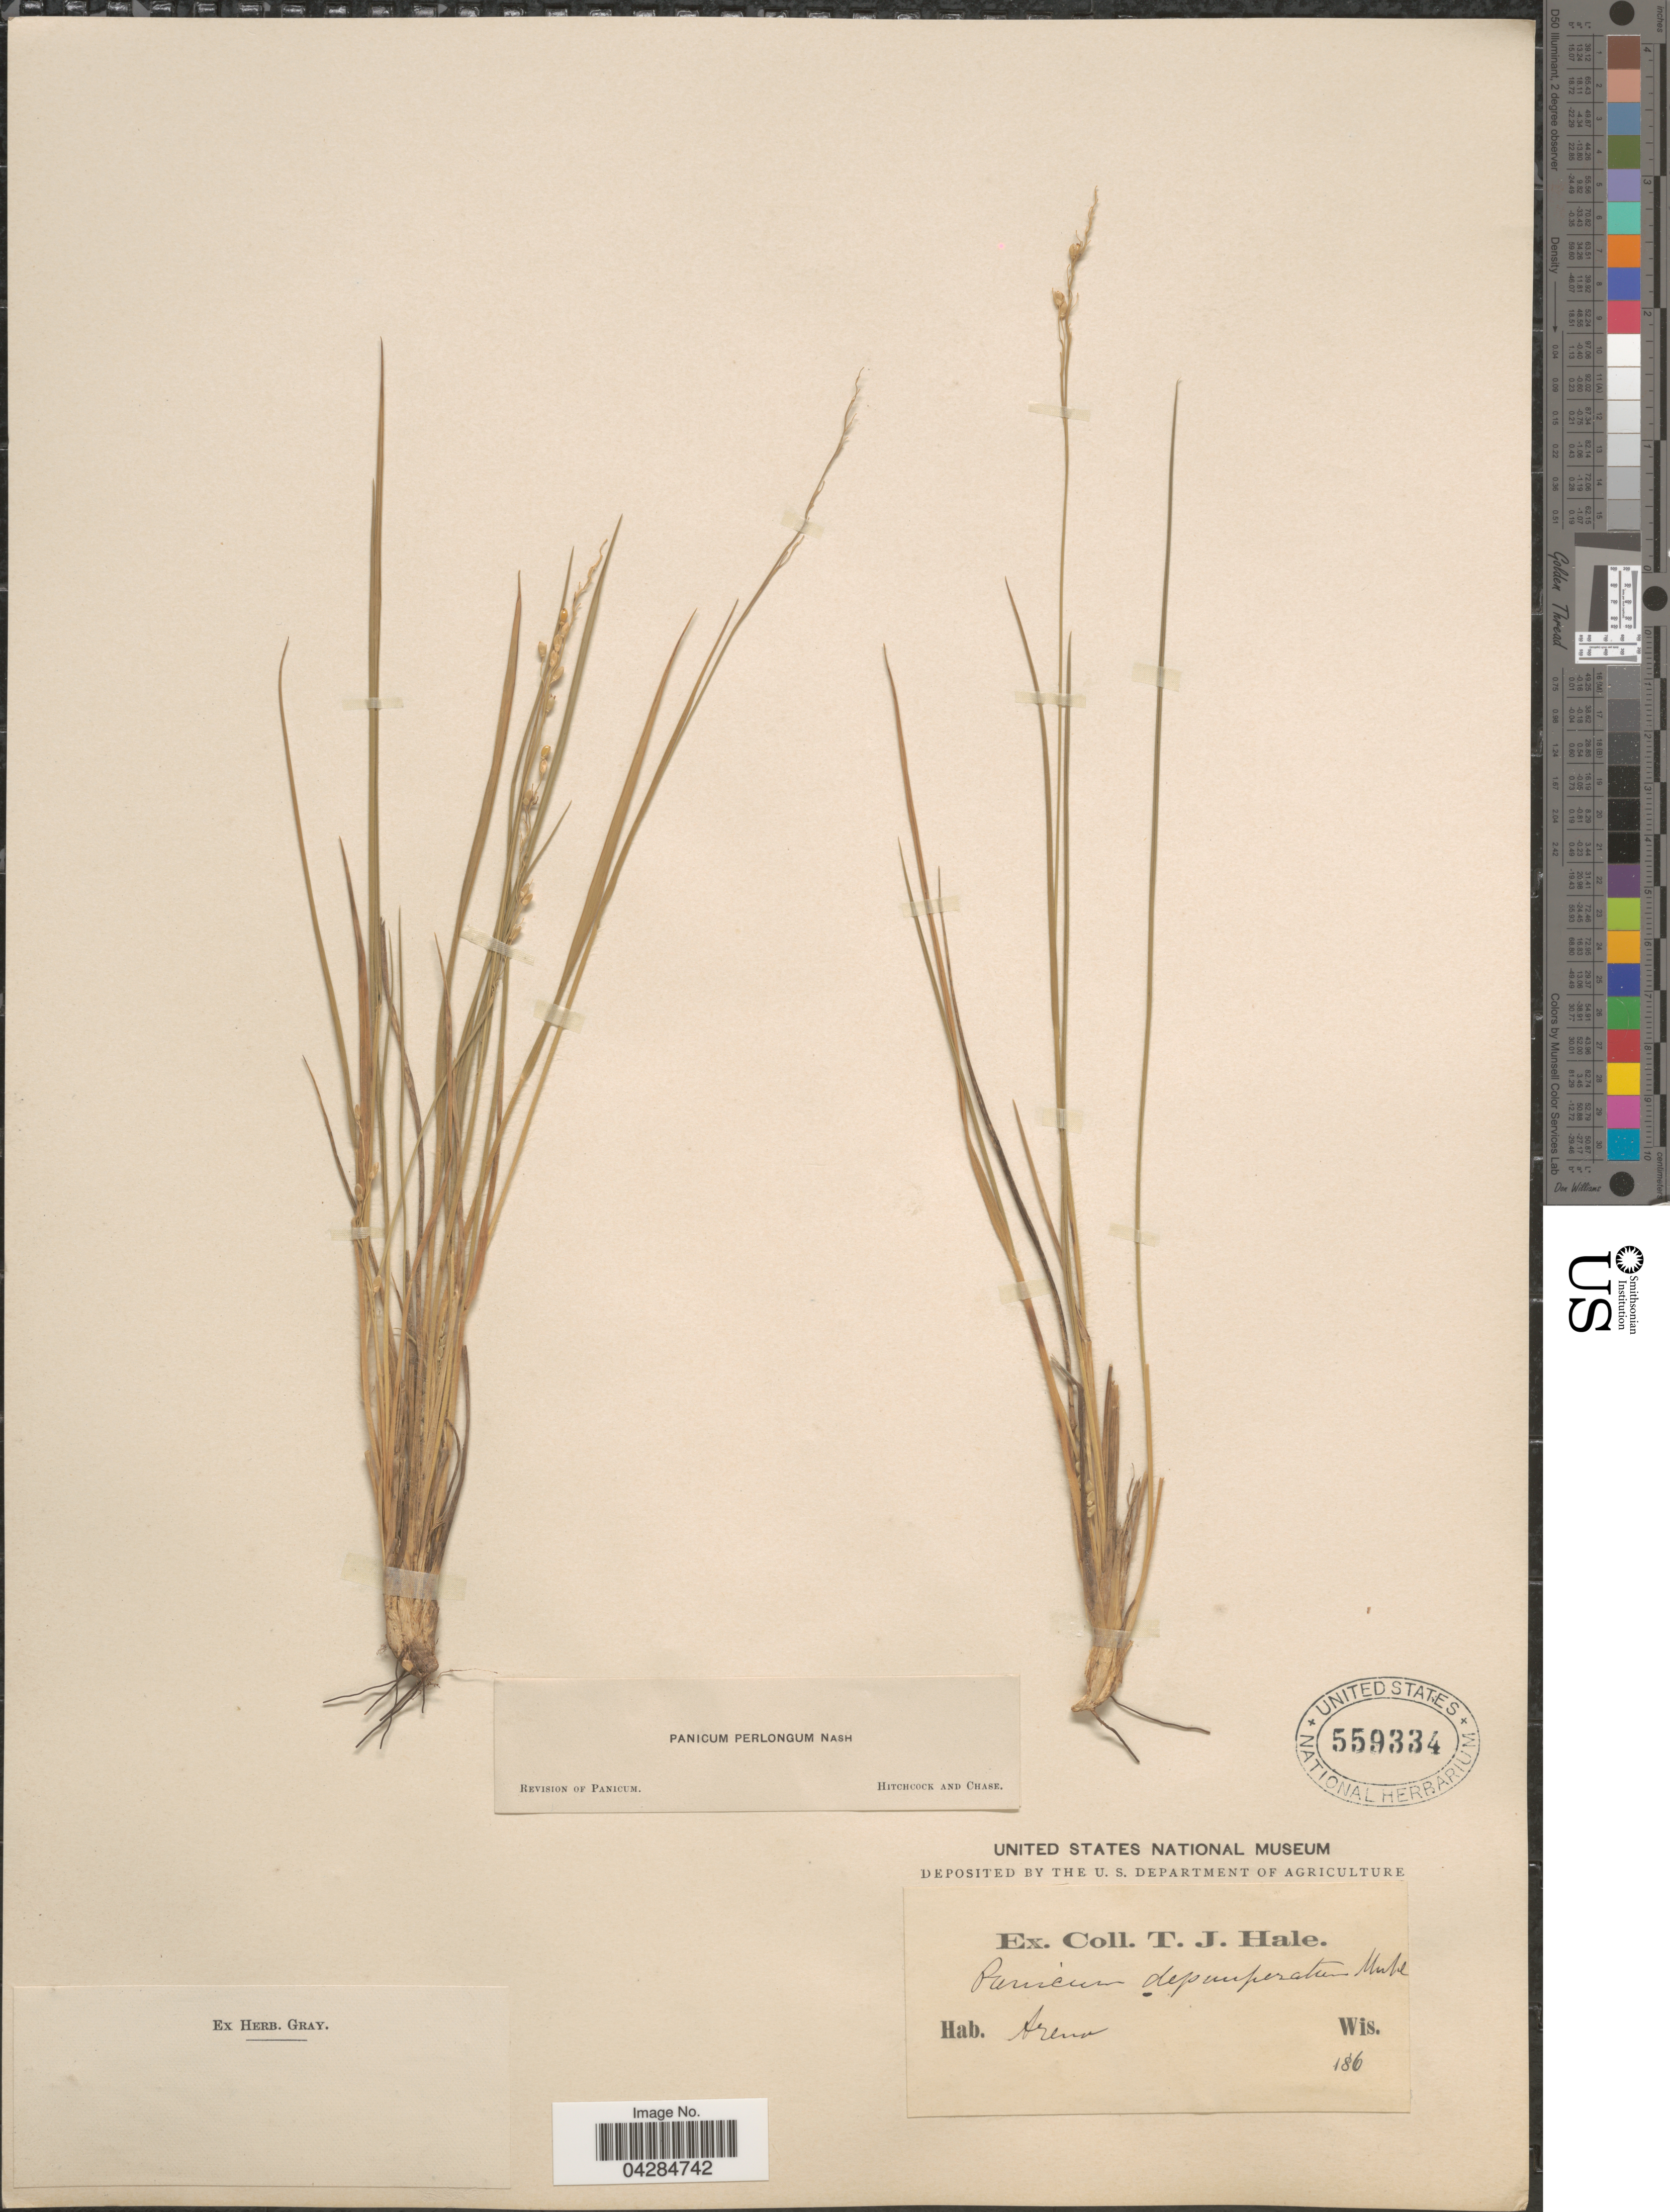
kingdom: Plantae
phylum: Tracheophyta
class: Liliopsida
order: Poales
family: Poaceae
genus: Dichanthelium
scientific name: Dichanthelium perlongum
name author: (Nash) Freckmann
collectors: T. Hale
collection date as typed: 186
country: United States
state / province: Wisconsin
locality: Arena.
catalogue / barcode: US 559334